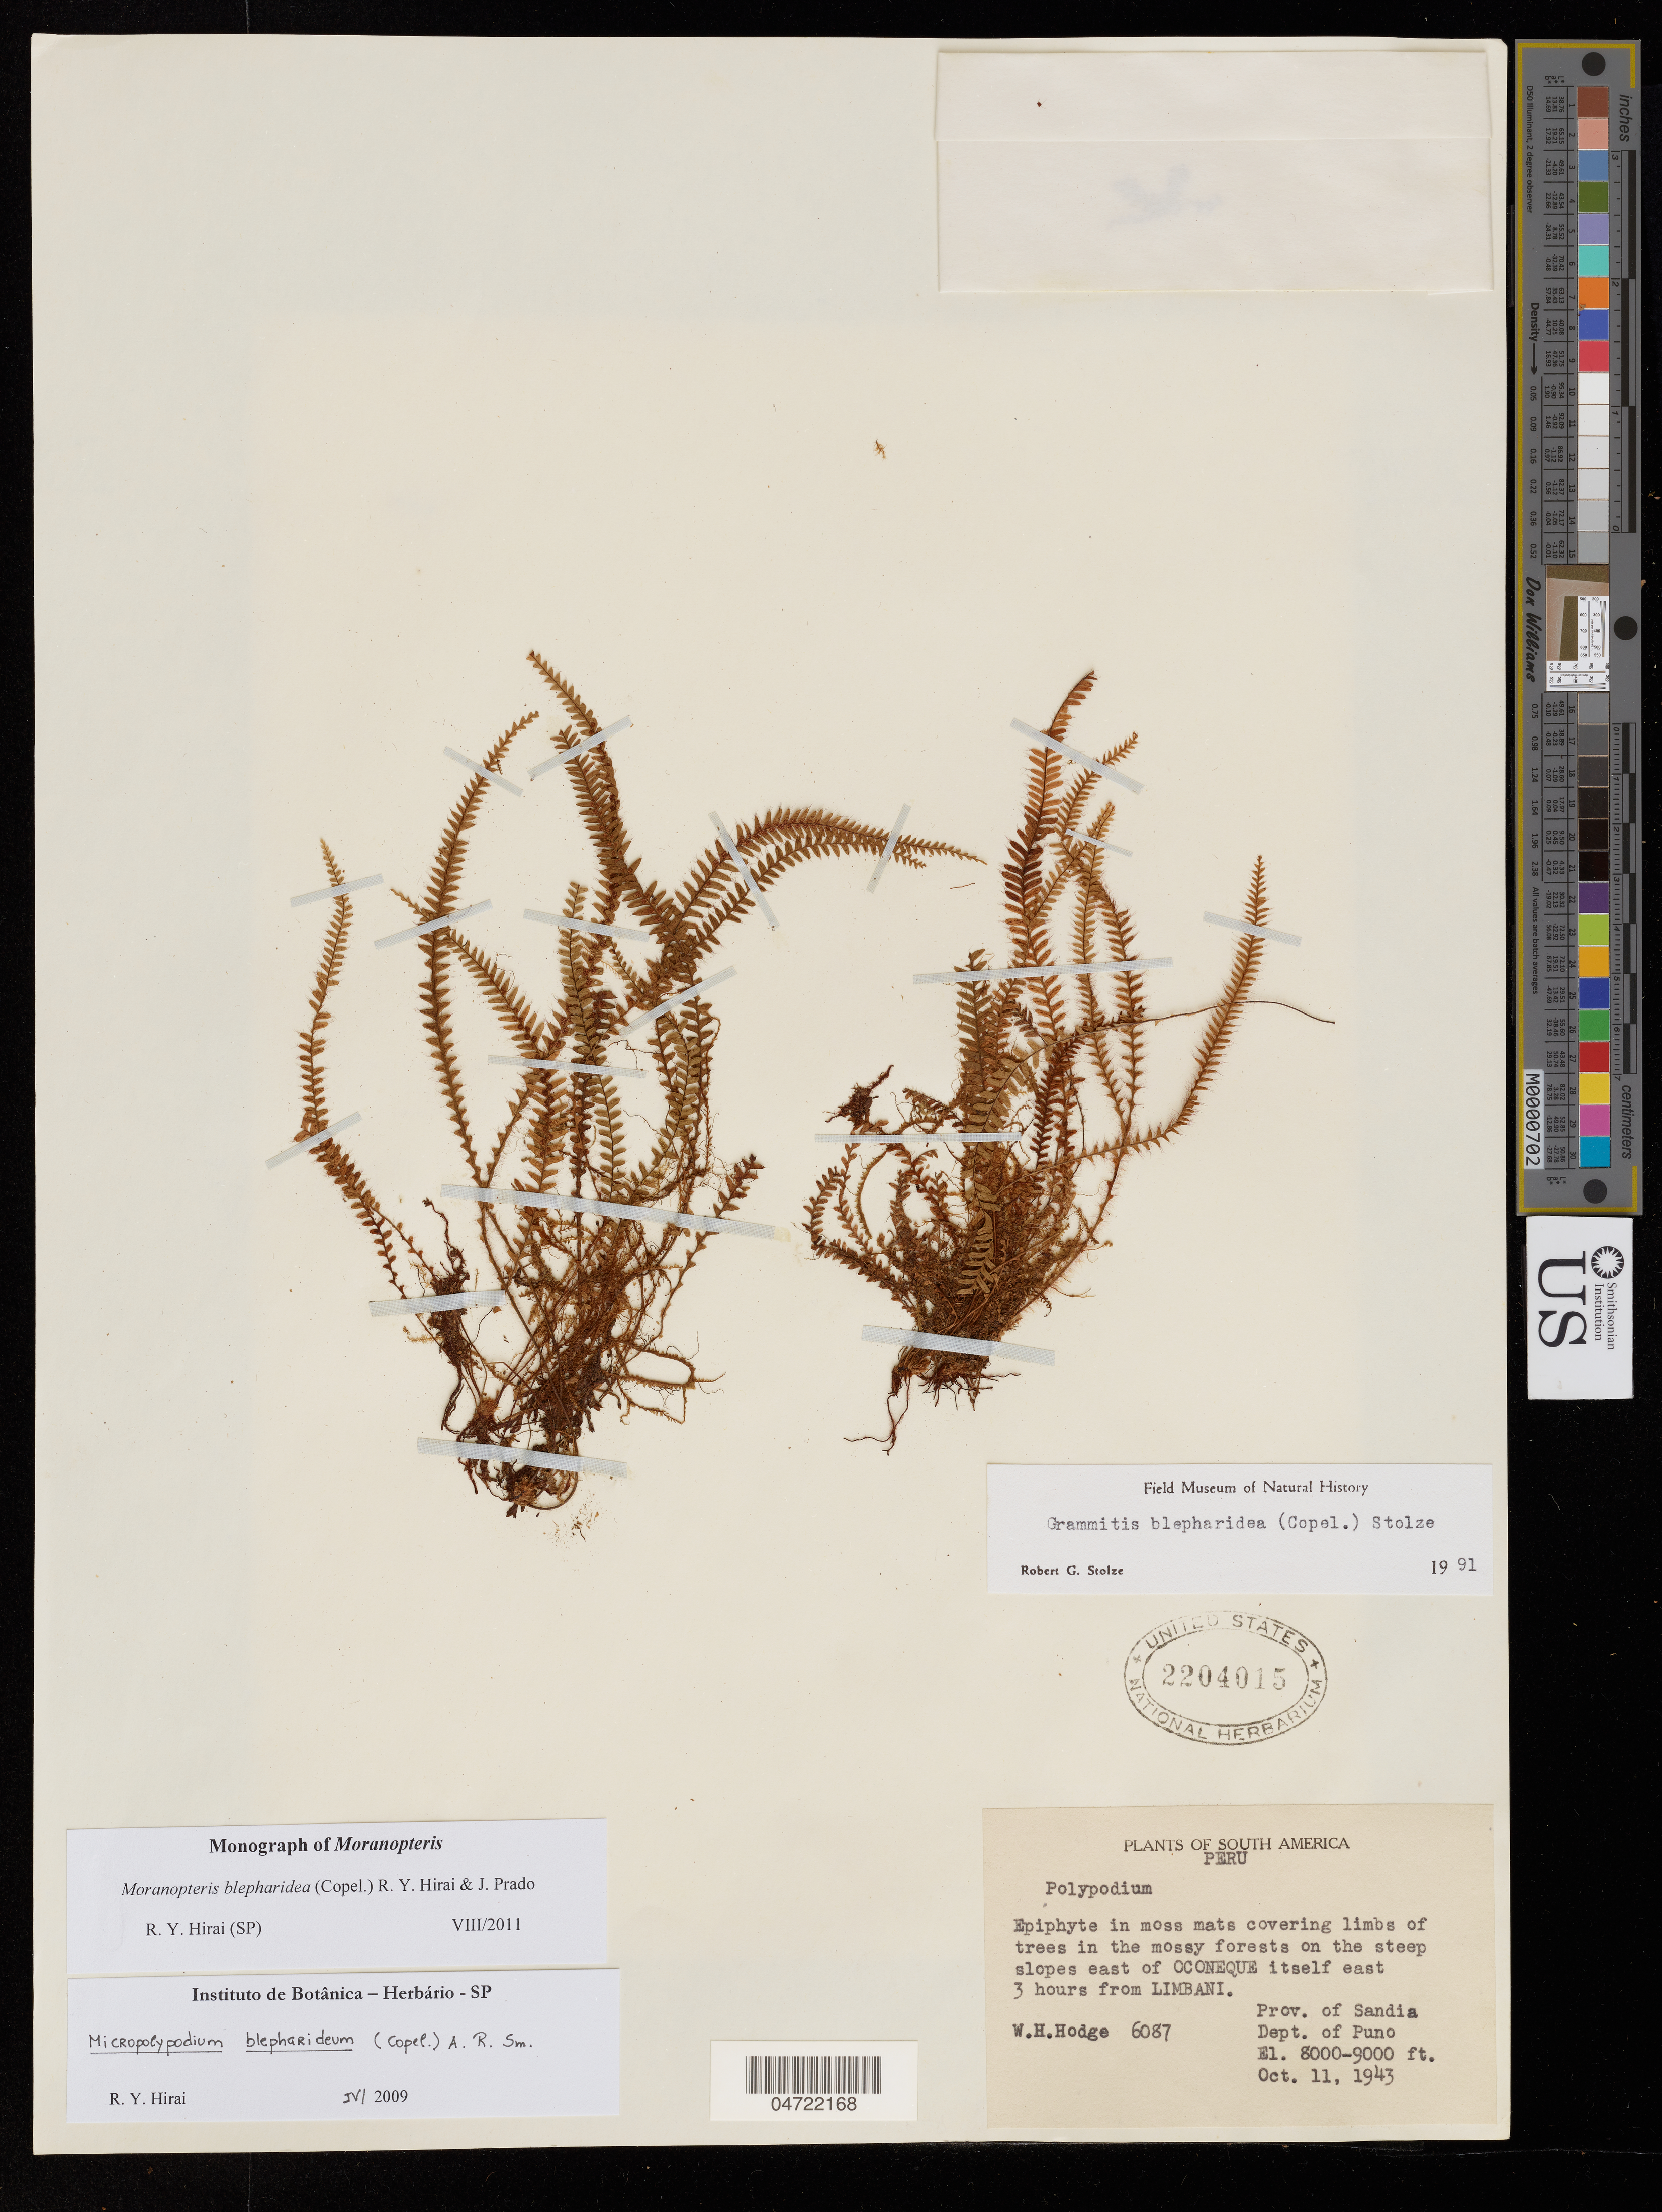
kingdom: Plantae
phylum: Tracheophyta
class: Polypodiopsida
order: Polypodiales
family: Polypodiaceae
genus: Moranopteris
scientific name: Moranopteris blepharidea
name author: (Copel.) R. Y. Hirai & J. Prado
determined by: Hirai, R. Y., (SP)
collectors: W. Hodge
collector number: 6087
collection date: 1943-10-11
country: Peru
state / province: Puno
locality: Pendant epiphyte forming colonies on limbs of trees in the mossy forests covering the steep slopes east of Oconeque, which is 3 hours by foot east of Limbani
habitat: In moss mats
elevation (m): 2438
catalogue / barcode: US 2204015